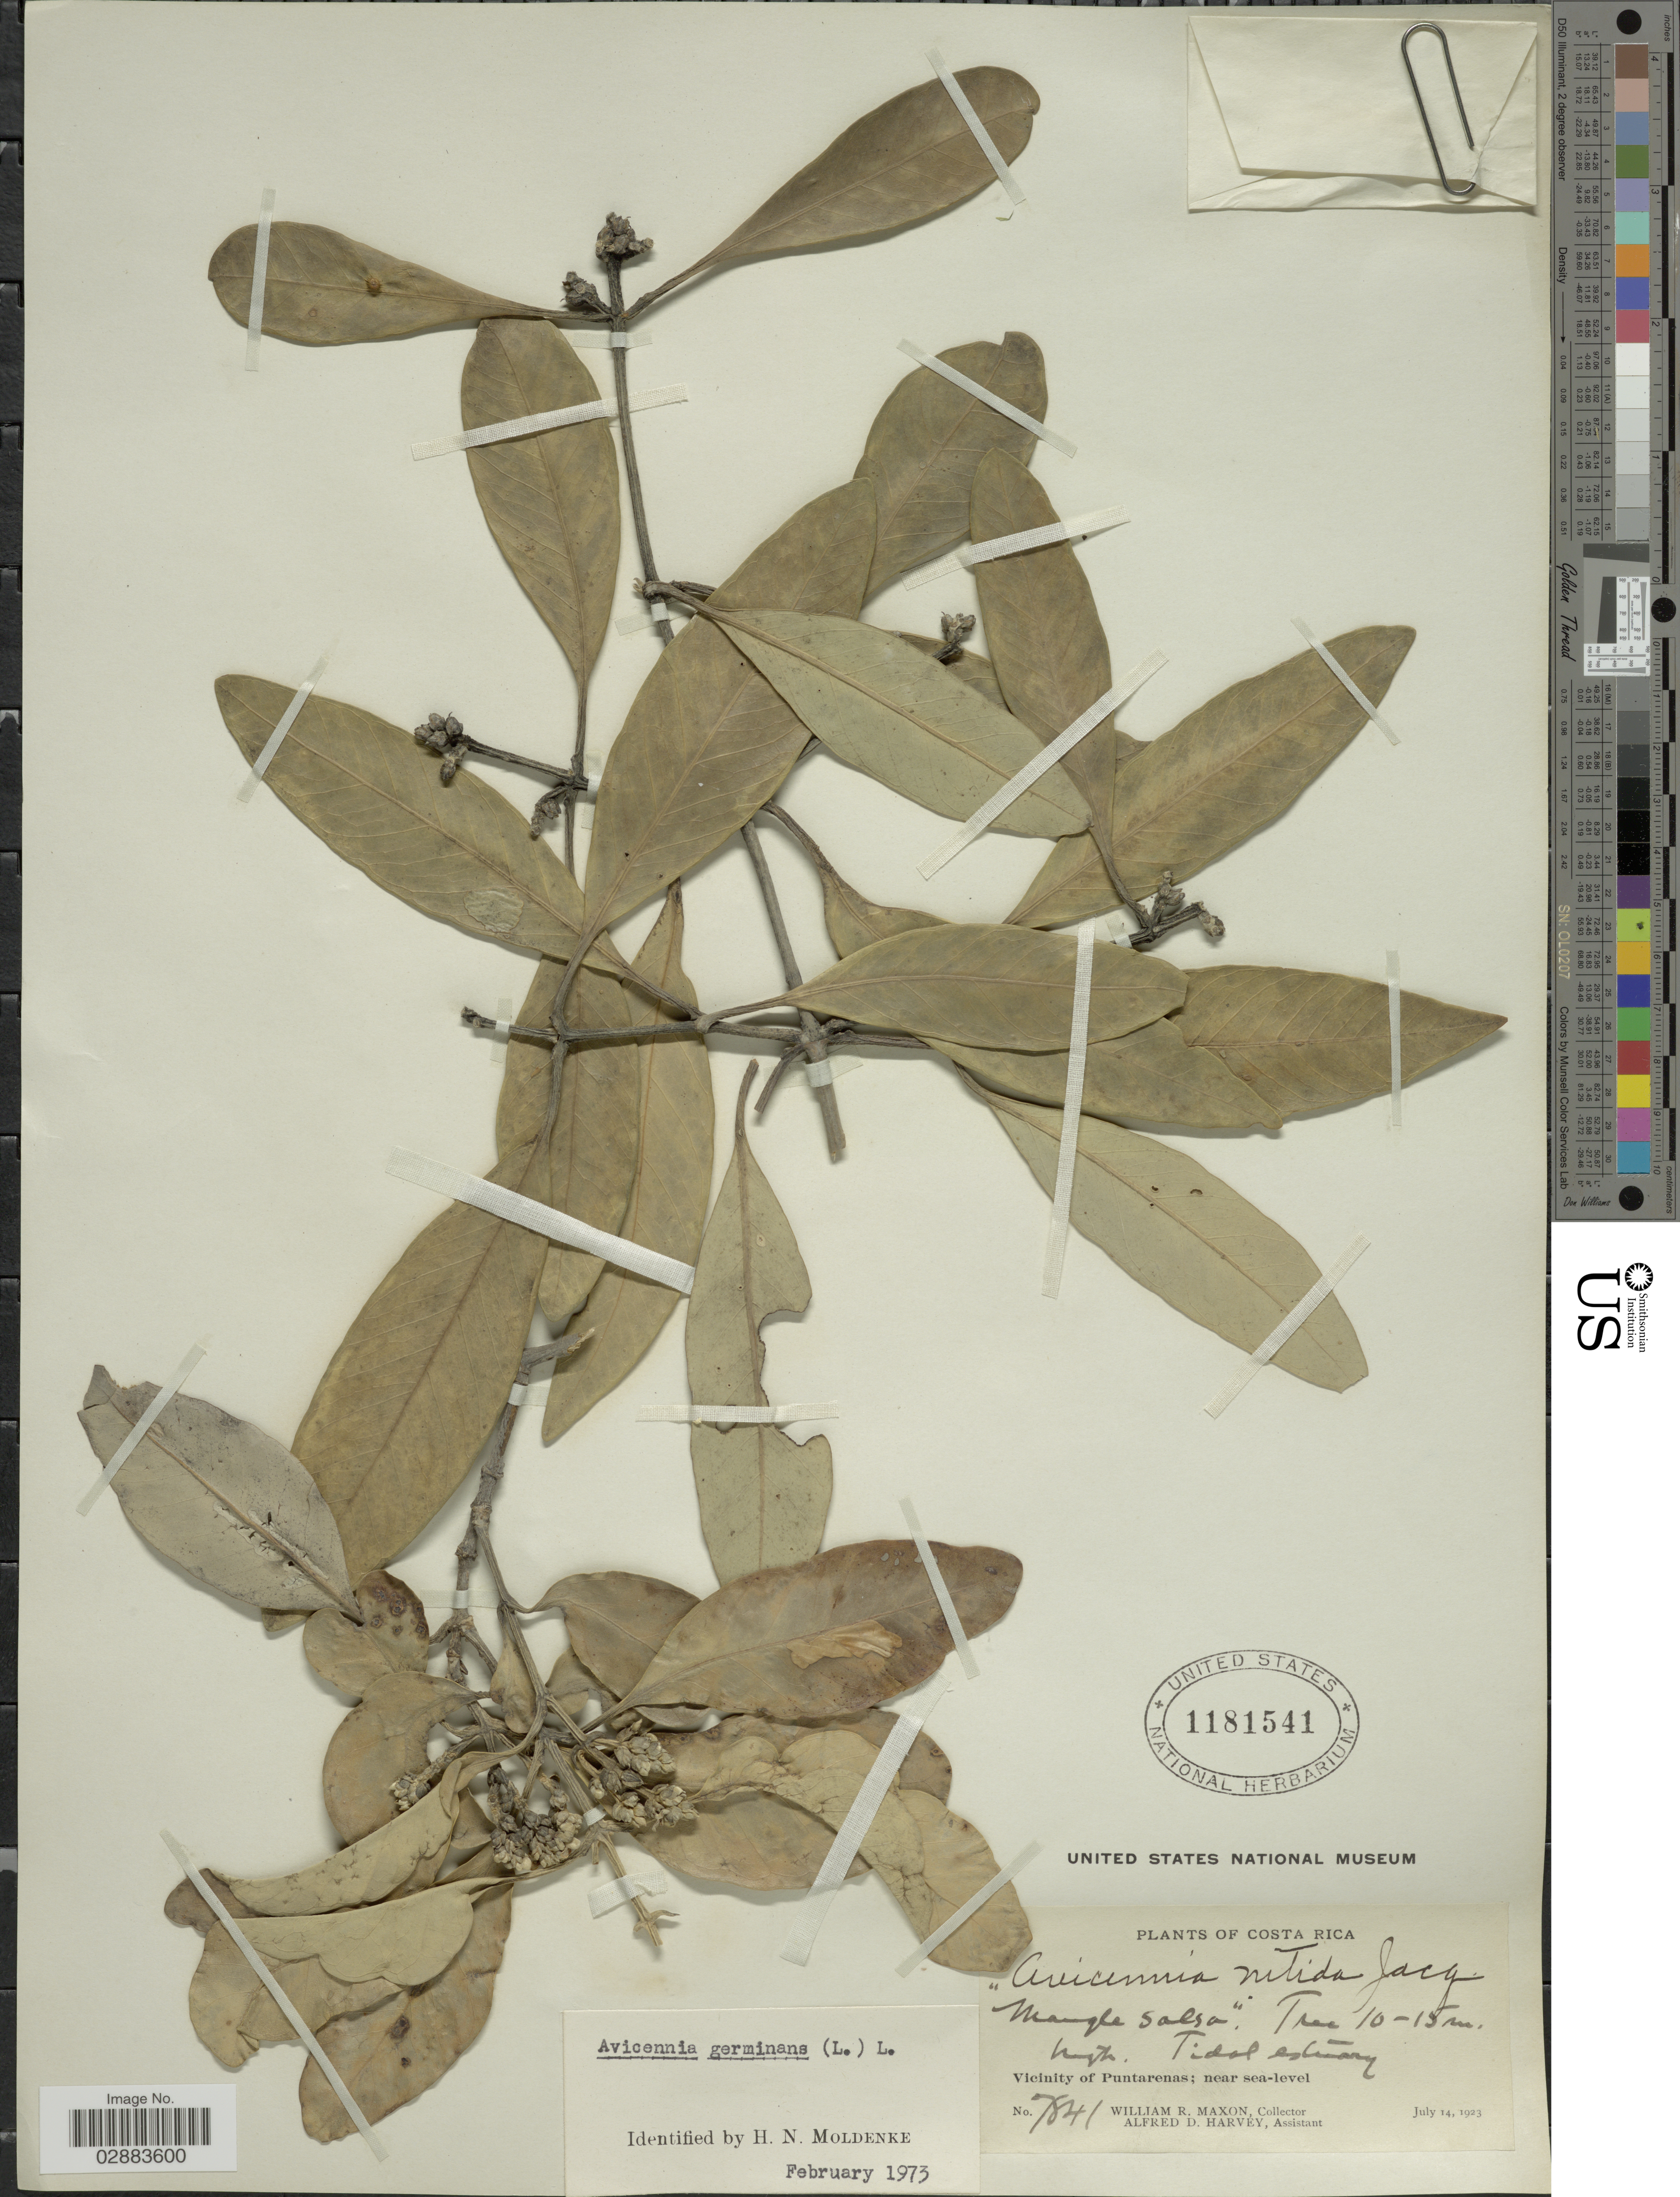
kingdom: Plantae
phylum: Tracheophyta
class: Magnoliopsida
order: Lamiales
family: Acanthaceae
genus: Avicennia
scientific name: Avicennia germinans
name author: (L.) L.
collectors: W. R. Maxon & A. D. Harvey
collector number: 7841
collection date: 1923-07-19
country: Costa Rica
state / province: Puntarenas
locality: Vicinity of Puntarenas.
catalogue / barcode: US 1181541